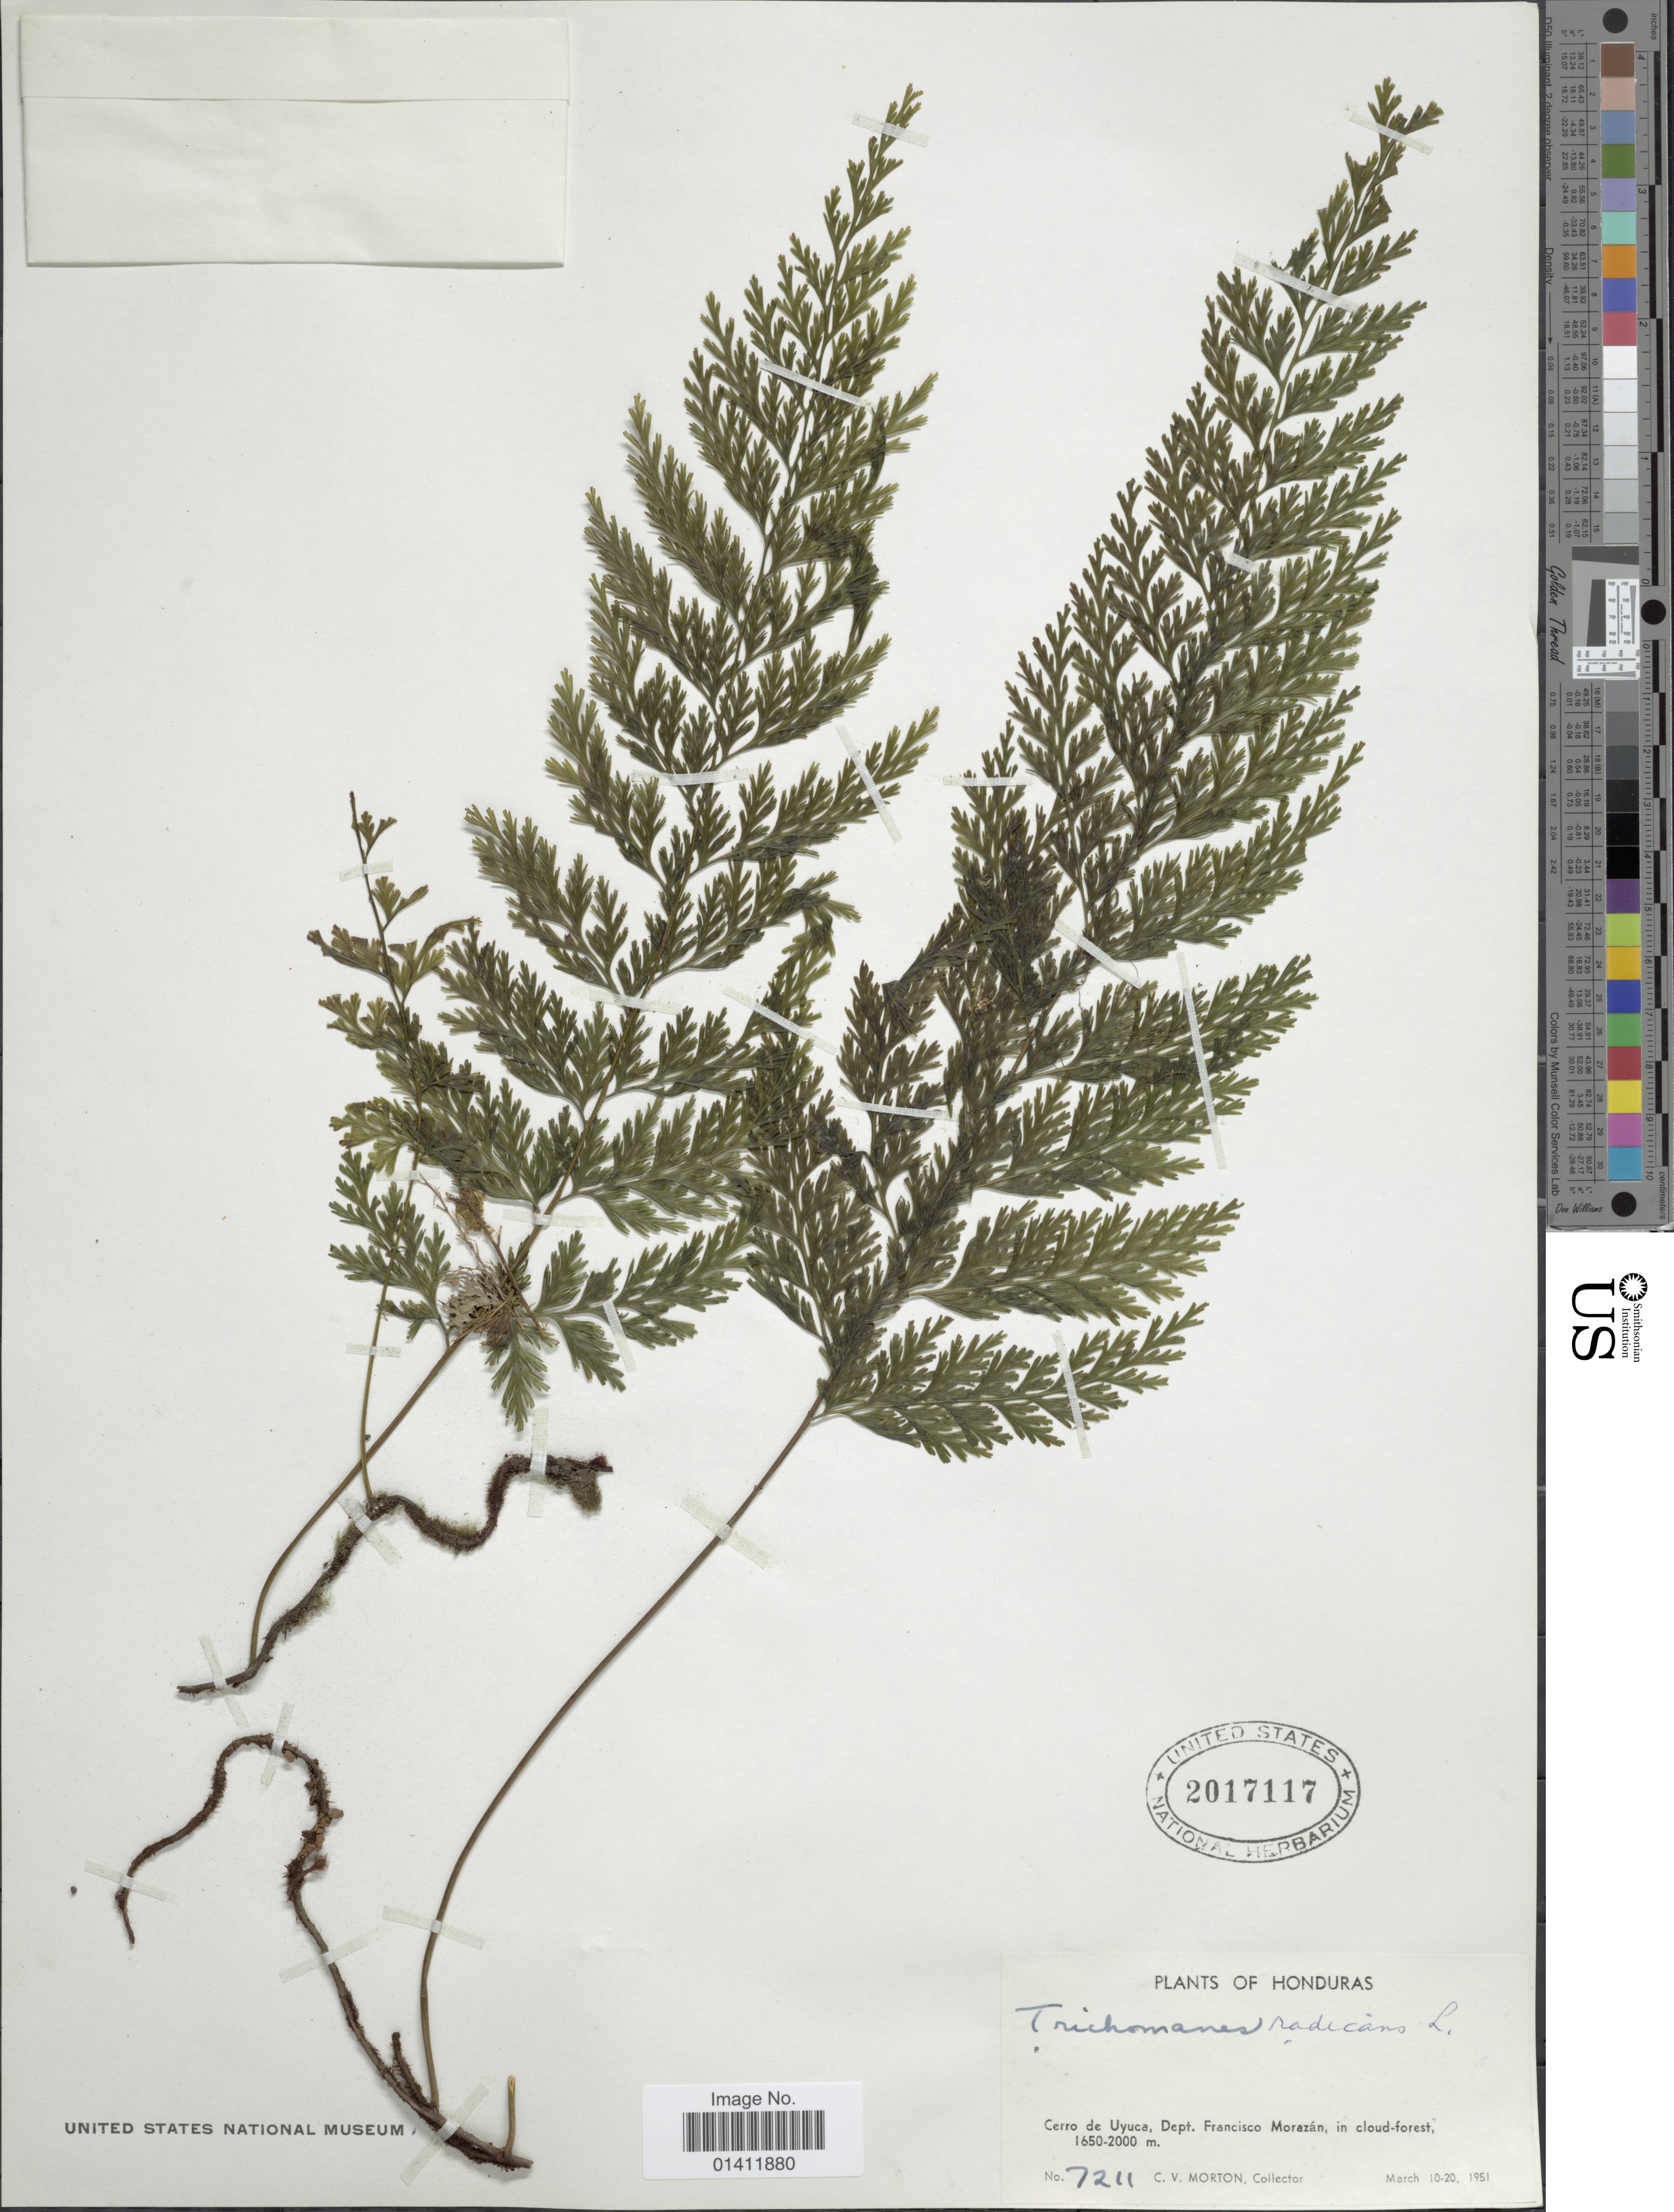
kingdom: Plantae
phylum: Tracheophyta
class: Polypodiopsida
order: Hymenophyllales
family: Hymenophyllaceae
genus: Vandenboschia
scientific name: Vandenboschia radicans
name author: (Sw.) Copel.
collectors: C. V. Morton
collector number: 7211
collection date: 1951-03-10/1951-03-20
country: Honduras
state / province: Fco. Morazán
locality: Cerro de Uyuca, Dept. Francisco Morazan, in cloud-forest.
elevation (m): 1650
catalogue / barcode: US 2017117